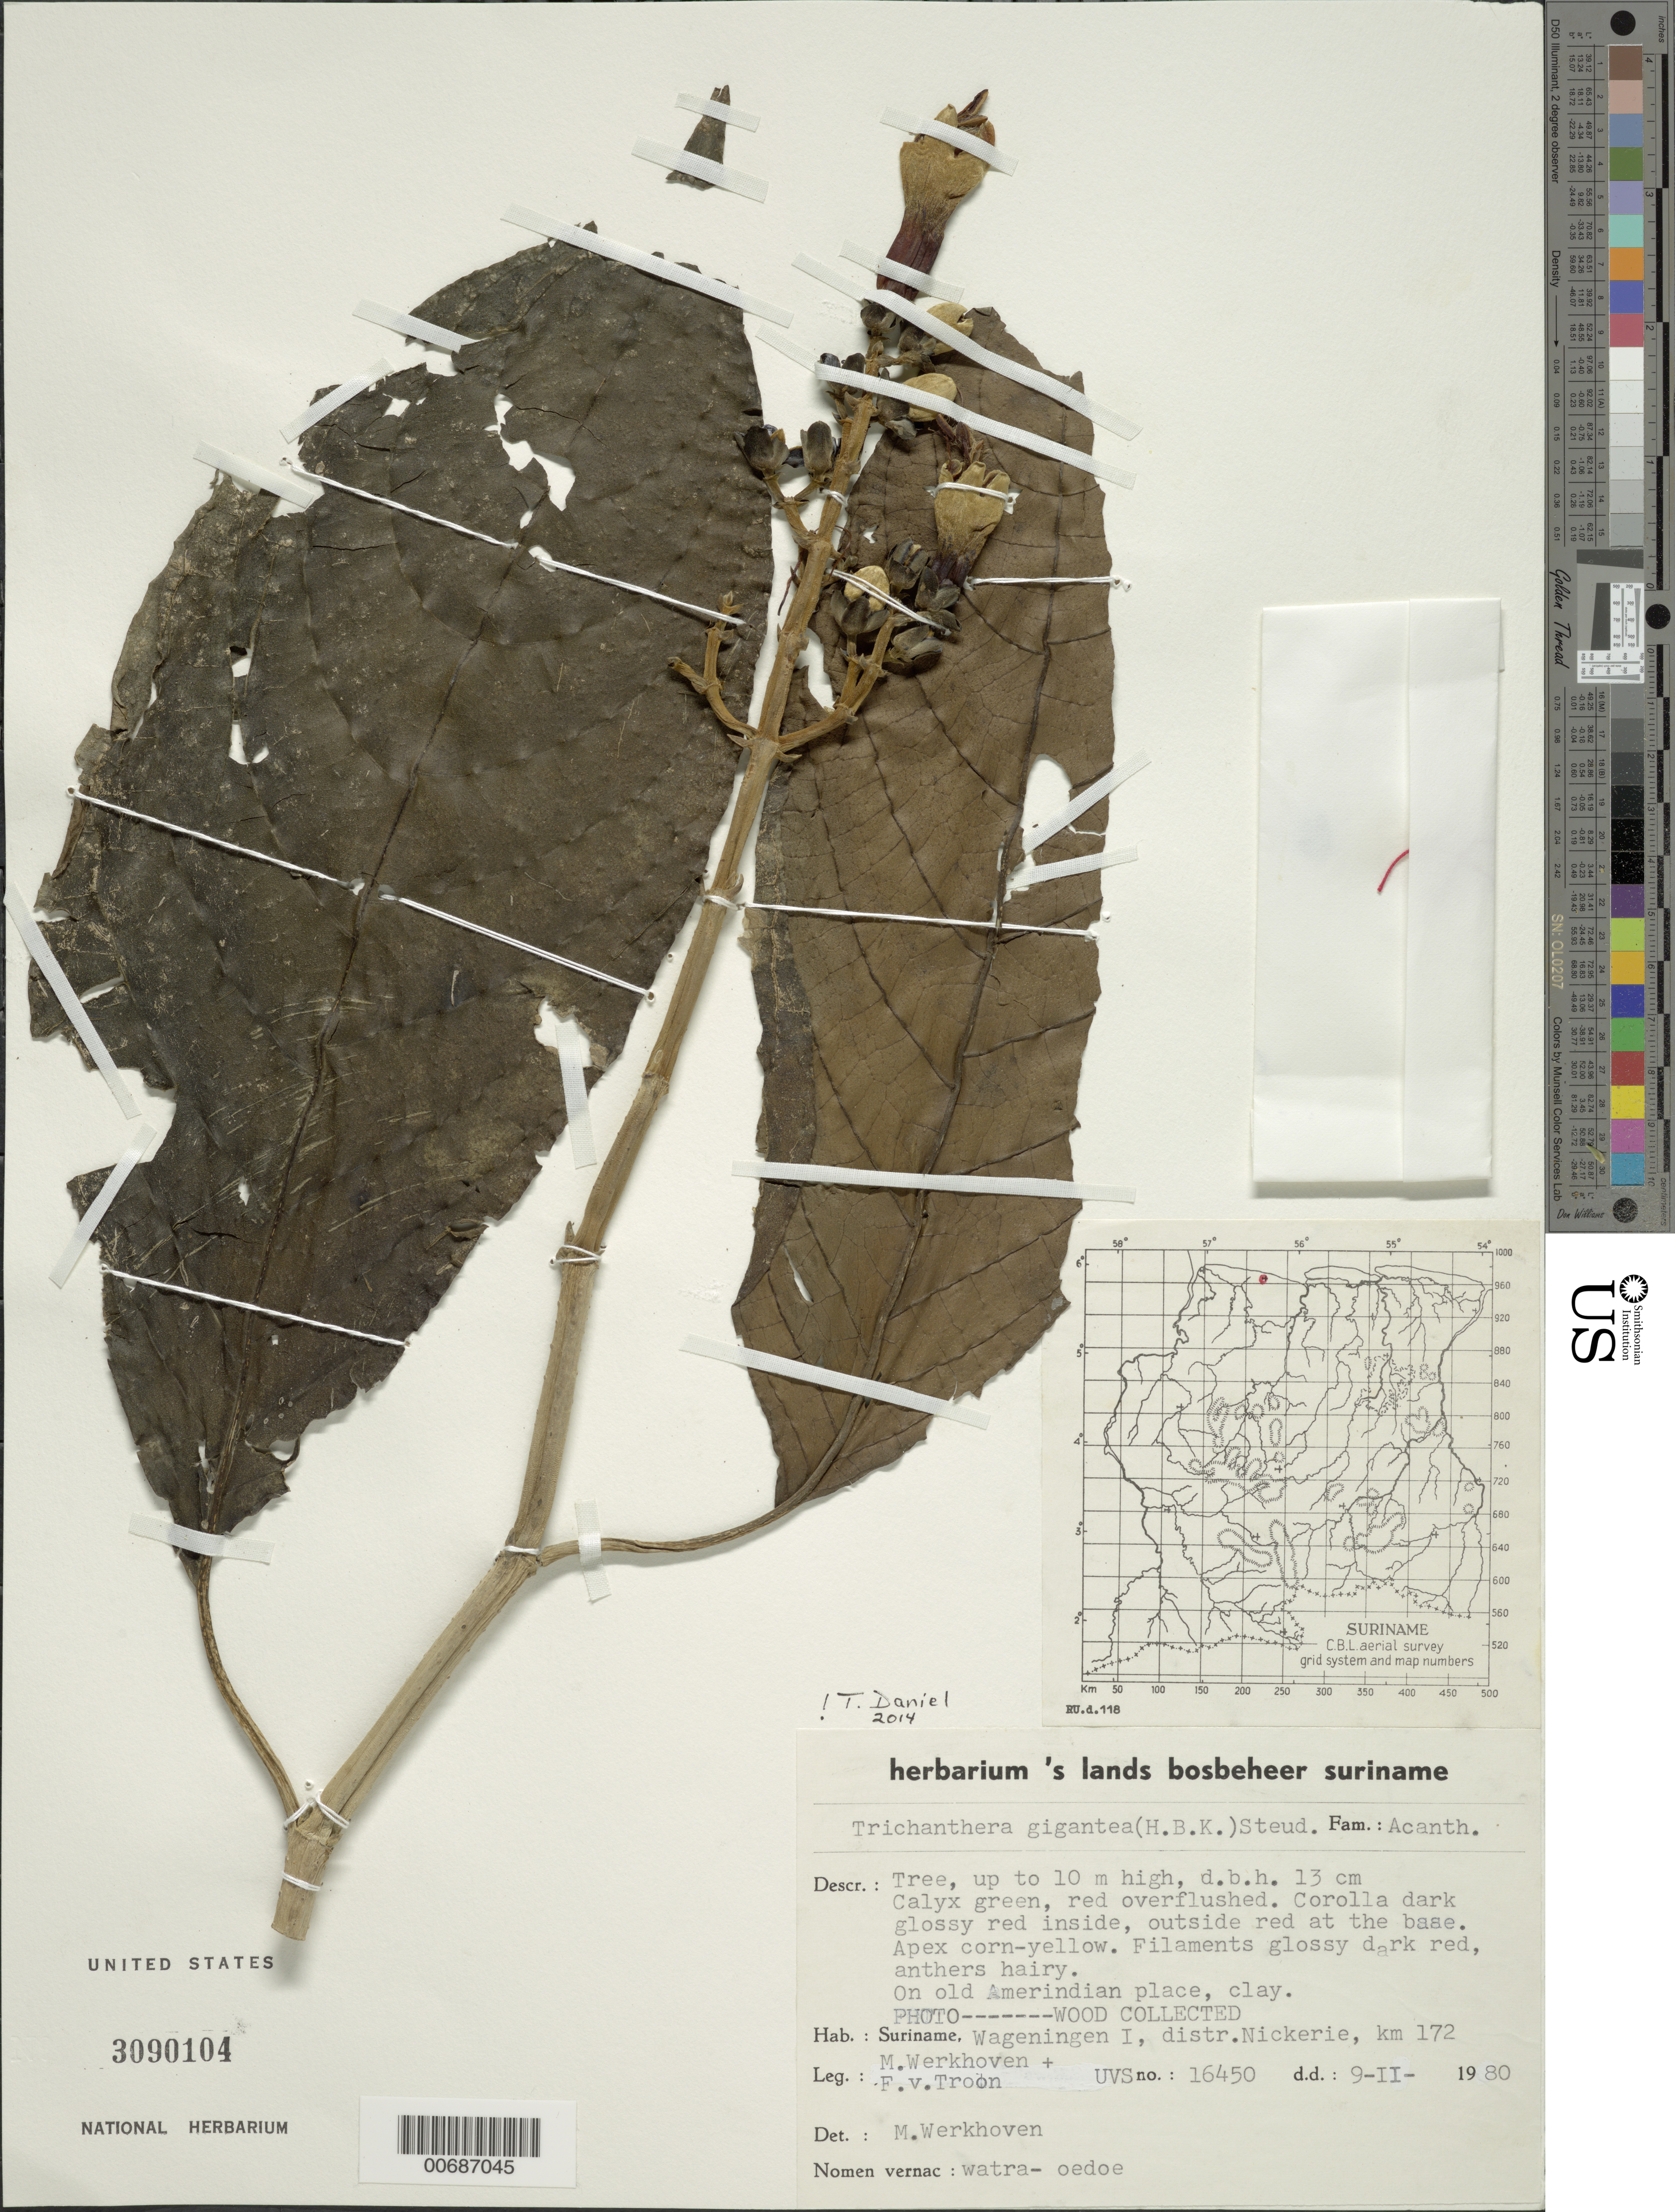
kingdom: Plantae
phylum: Tracheophyta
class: Magnoliopsida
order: Lamiales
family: Acanthaceae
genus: Trichanthera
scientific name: Trichanthera gigantea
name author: (Bonpl.) Nees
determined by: Werkhoven, M. C. M.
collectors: M. Werkhoven & F. Troon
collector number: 16450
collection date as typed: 9-Nov-80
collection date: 1980-11-09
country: Suriname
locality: Wageningen I, distr. Nickerie, km 72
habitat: Old Amerindian place, clay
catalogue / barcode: US 3090104